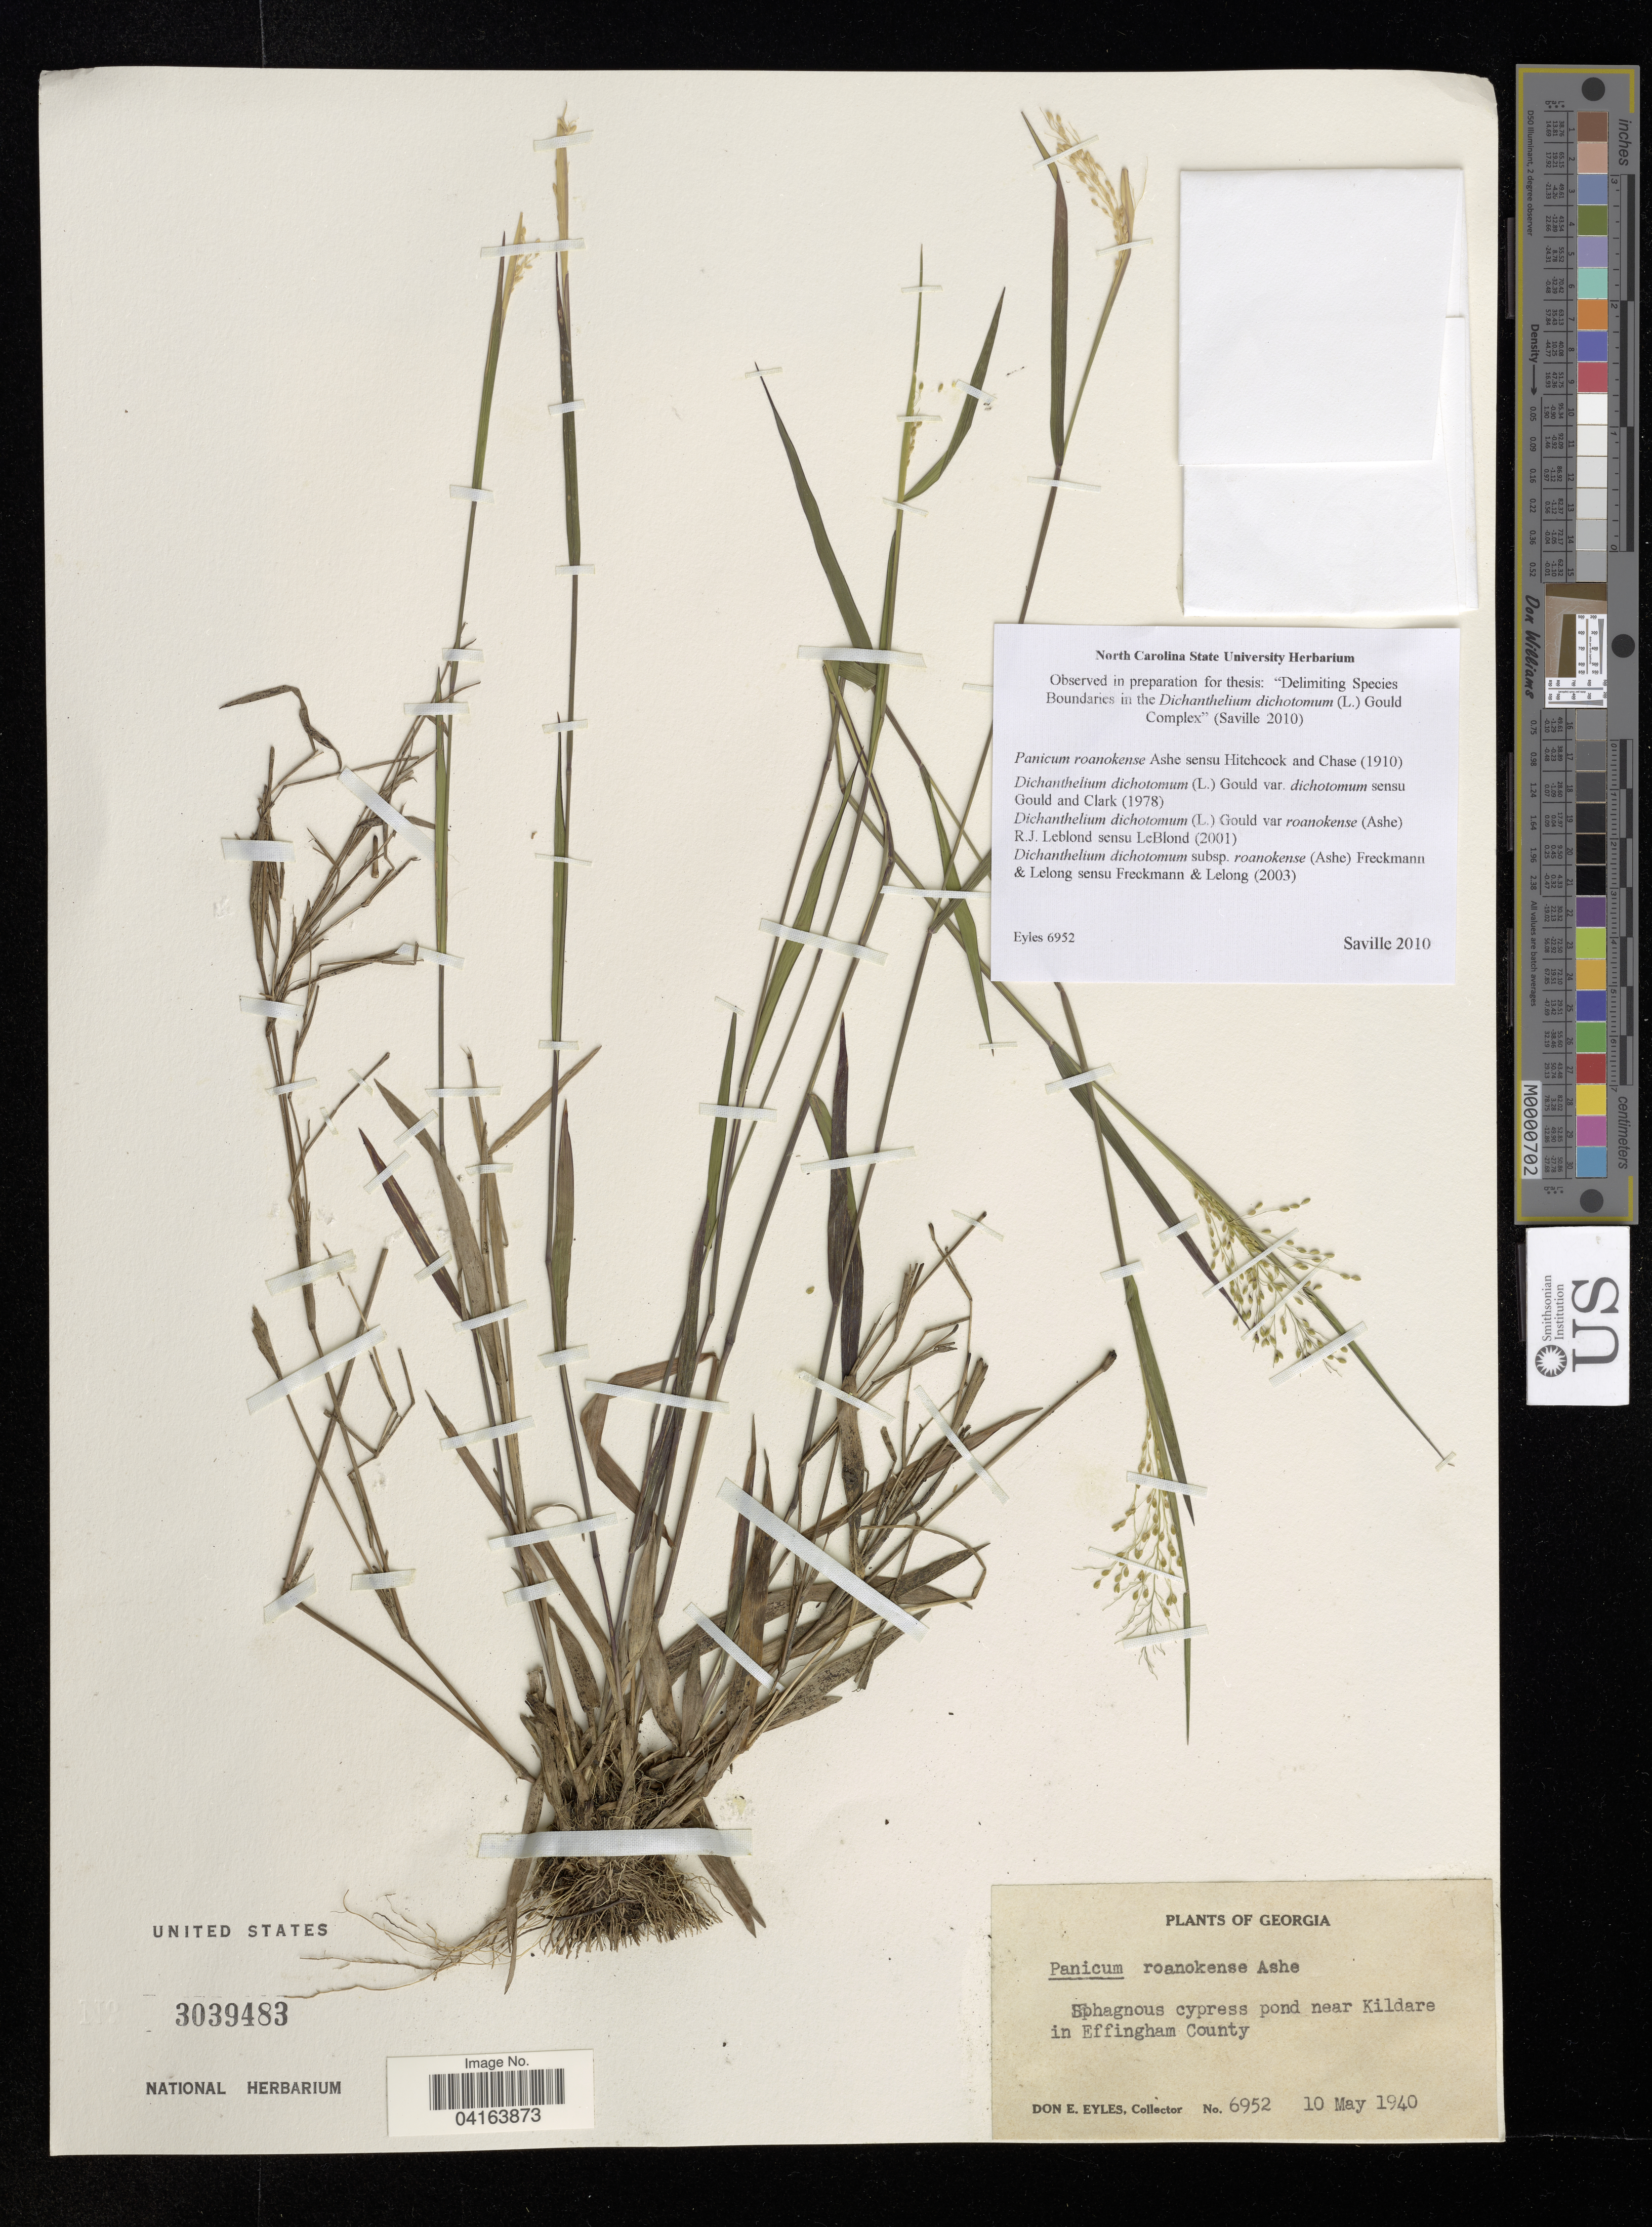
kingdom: Plantae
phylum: Tracheophyta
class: Liliopsida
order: Poales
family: Poaceae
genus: Dichanthelium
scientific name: Dichanthelium dichotomum subsp. roanokense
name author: (Ashe) LeBlond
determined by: Saville, A. C., (NCSC), North Carolina State University (UNITED STATES)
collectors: D. Eyles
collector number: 6952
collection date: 1940-05-10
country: United States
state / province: Georgia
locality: Near Kildare in Effingham County.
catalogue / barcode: US 3039483